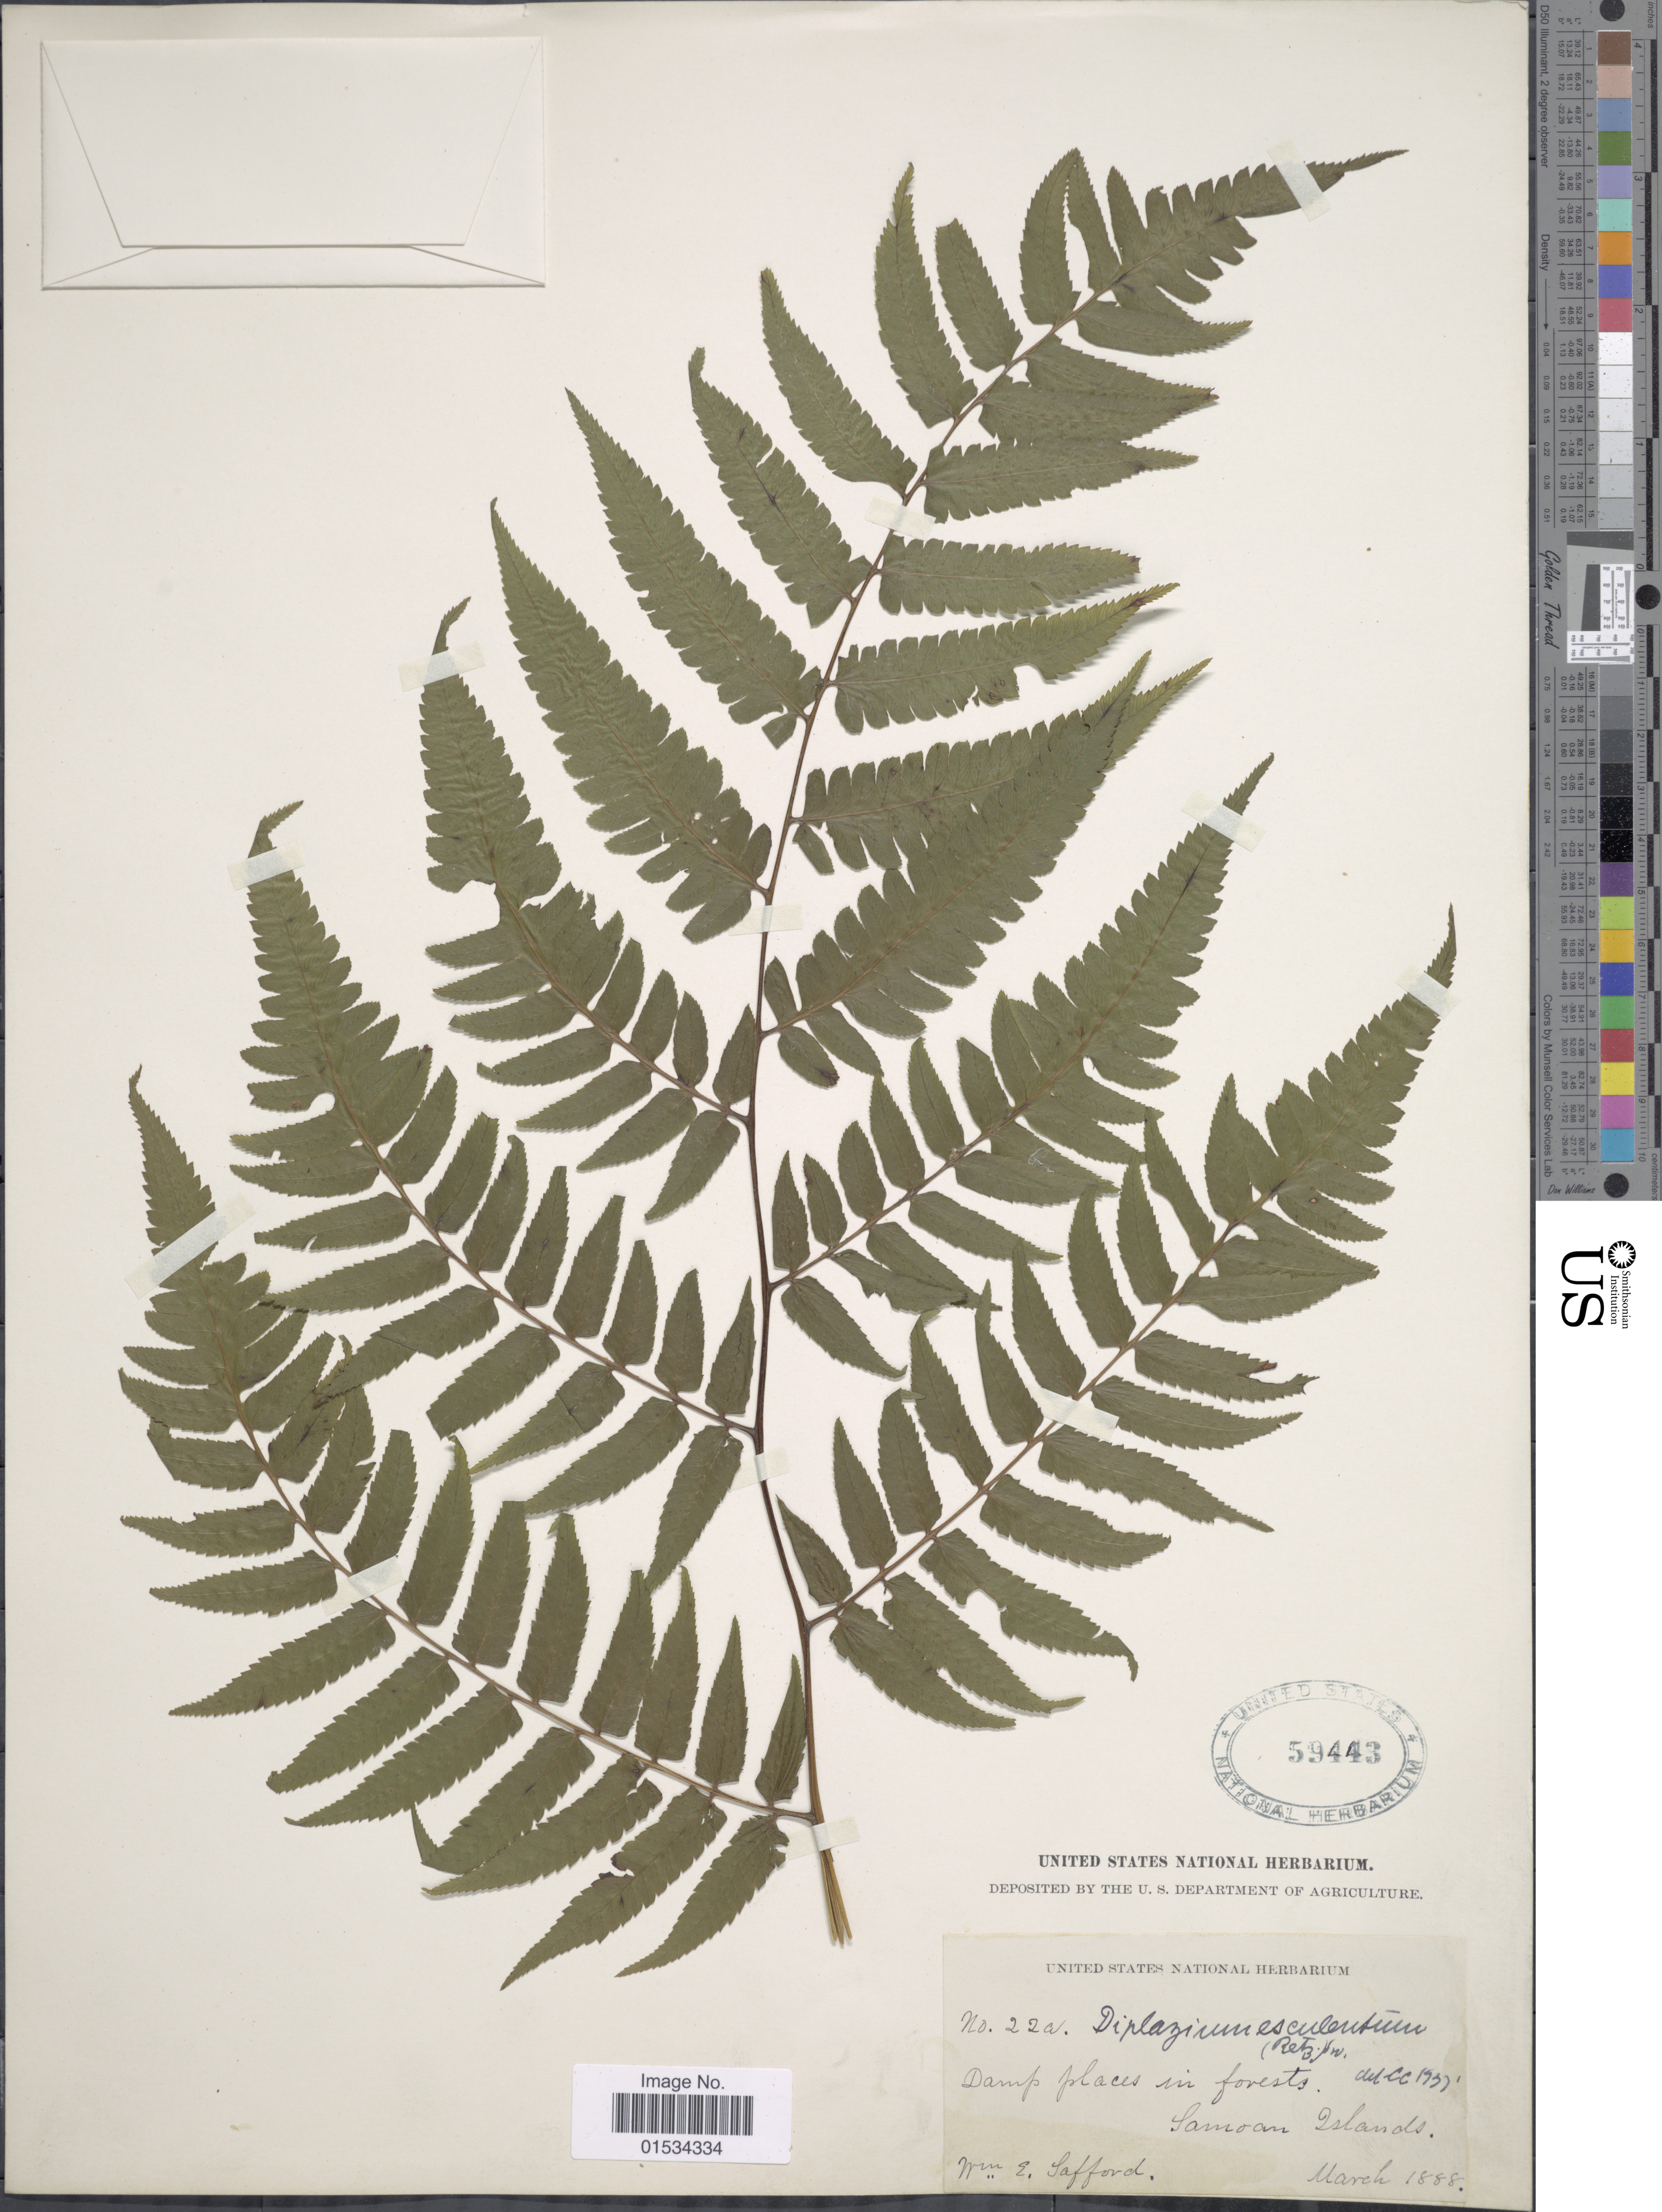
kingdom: Plantae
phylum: Tracheophyta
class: Polypodiopsida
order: Polypodiales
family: Athyriaceae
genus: Diplazium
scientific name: Diplazium esculentum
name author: (Retz.) Sw.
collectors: W. E. Safford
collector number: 22a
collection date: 1888-03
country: American Samoa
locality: Samoan Islands, Damp places in forest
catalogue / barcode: US 59443